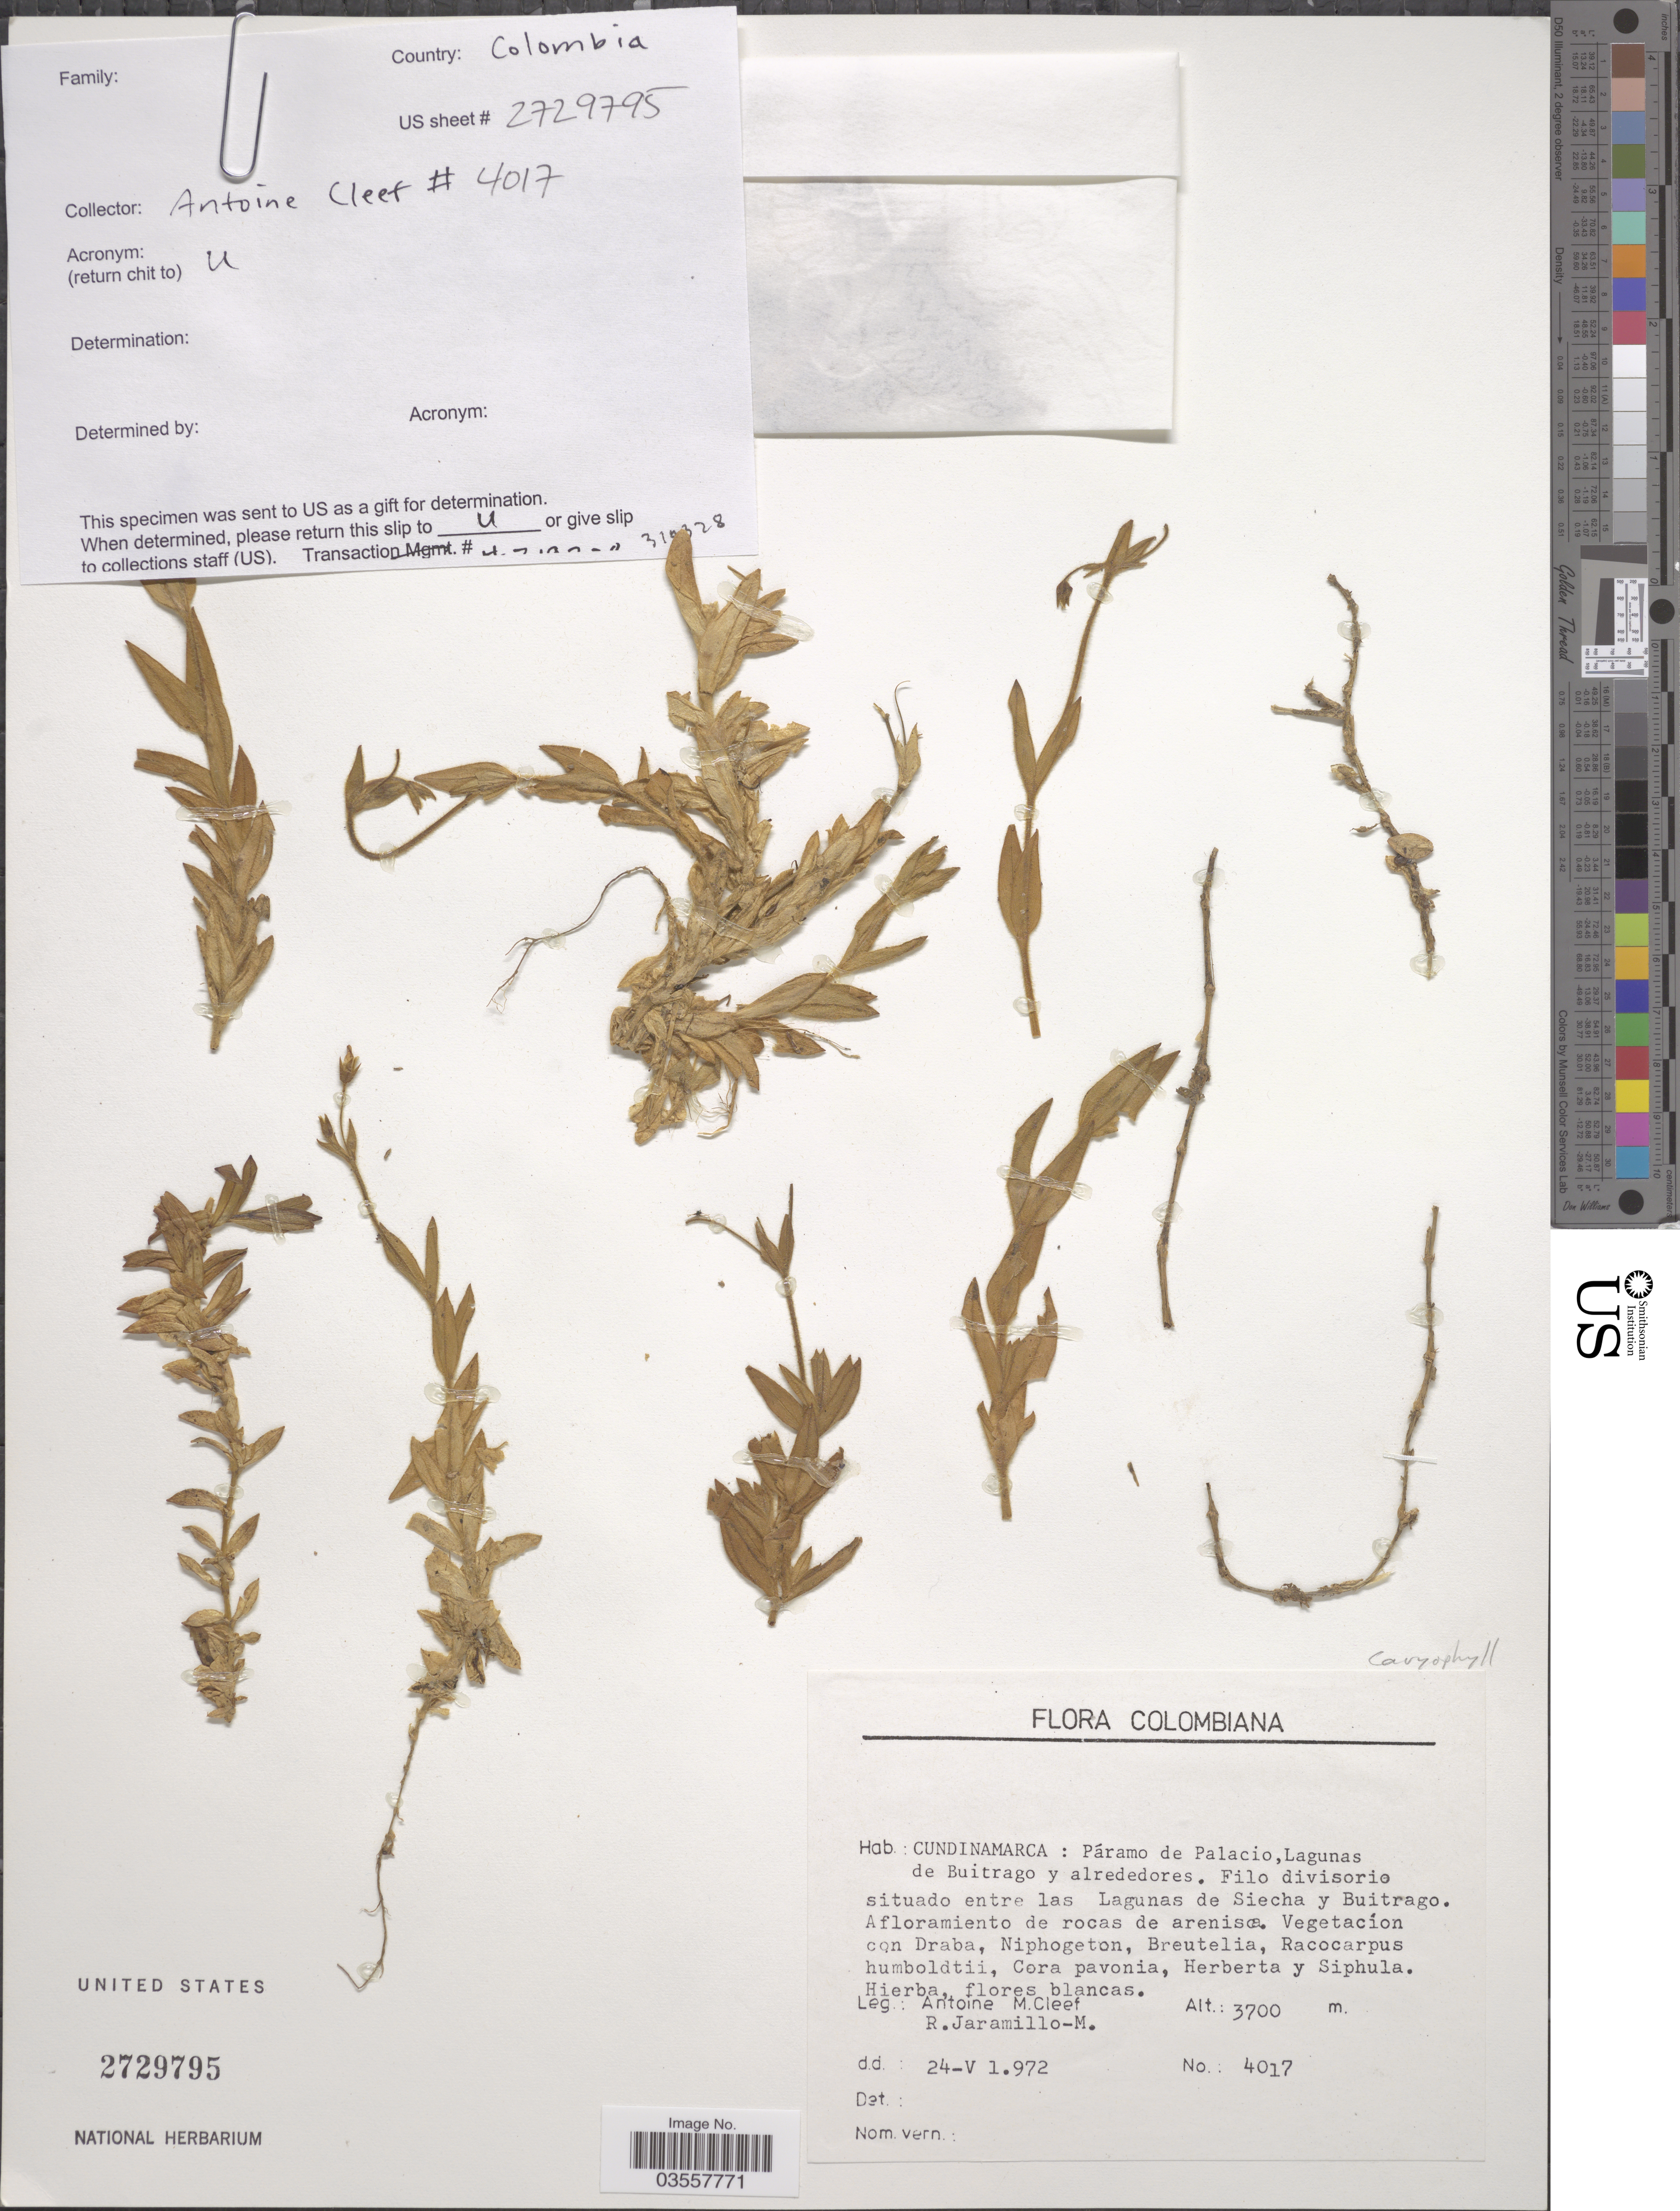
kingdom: Plantae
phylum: Tracheophyta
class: Magnoliopsida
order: Caryophyllales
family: Caryophyllaceae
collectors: A. M. Cleef & R. Jaramillo M.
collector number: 4017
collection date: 1972-05-24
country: Colombia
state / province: Cundinamarca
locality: Páramo de Palacio, Lagunas de Buitrago y alrededores.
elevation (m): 3700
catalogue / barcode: US 2729795